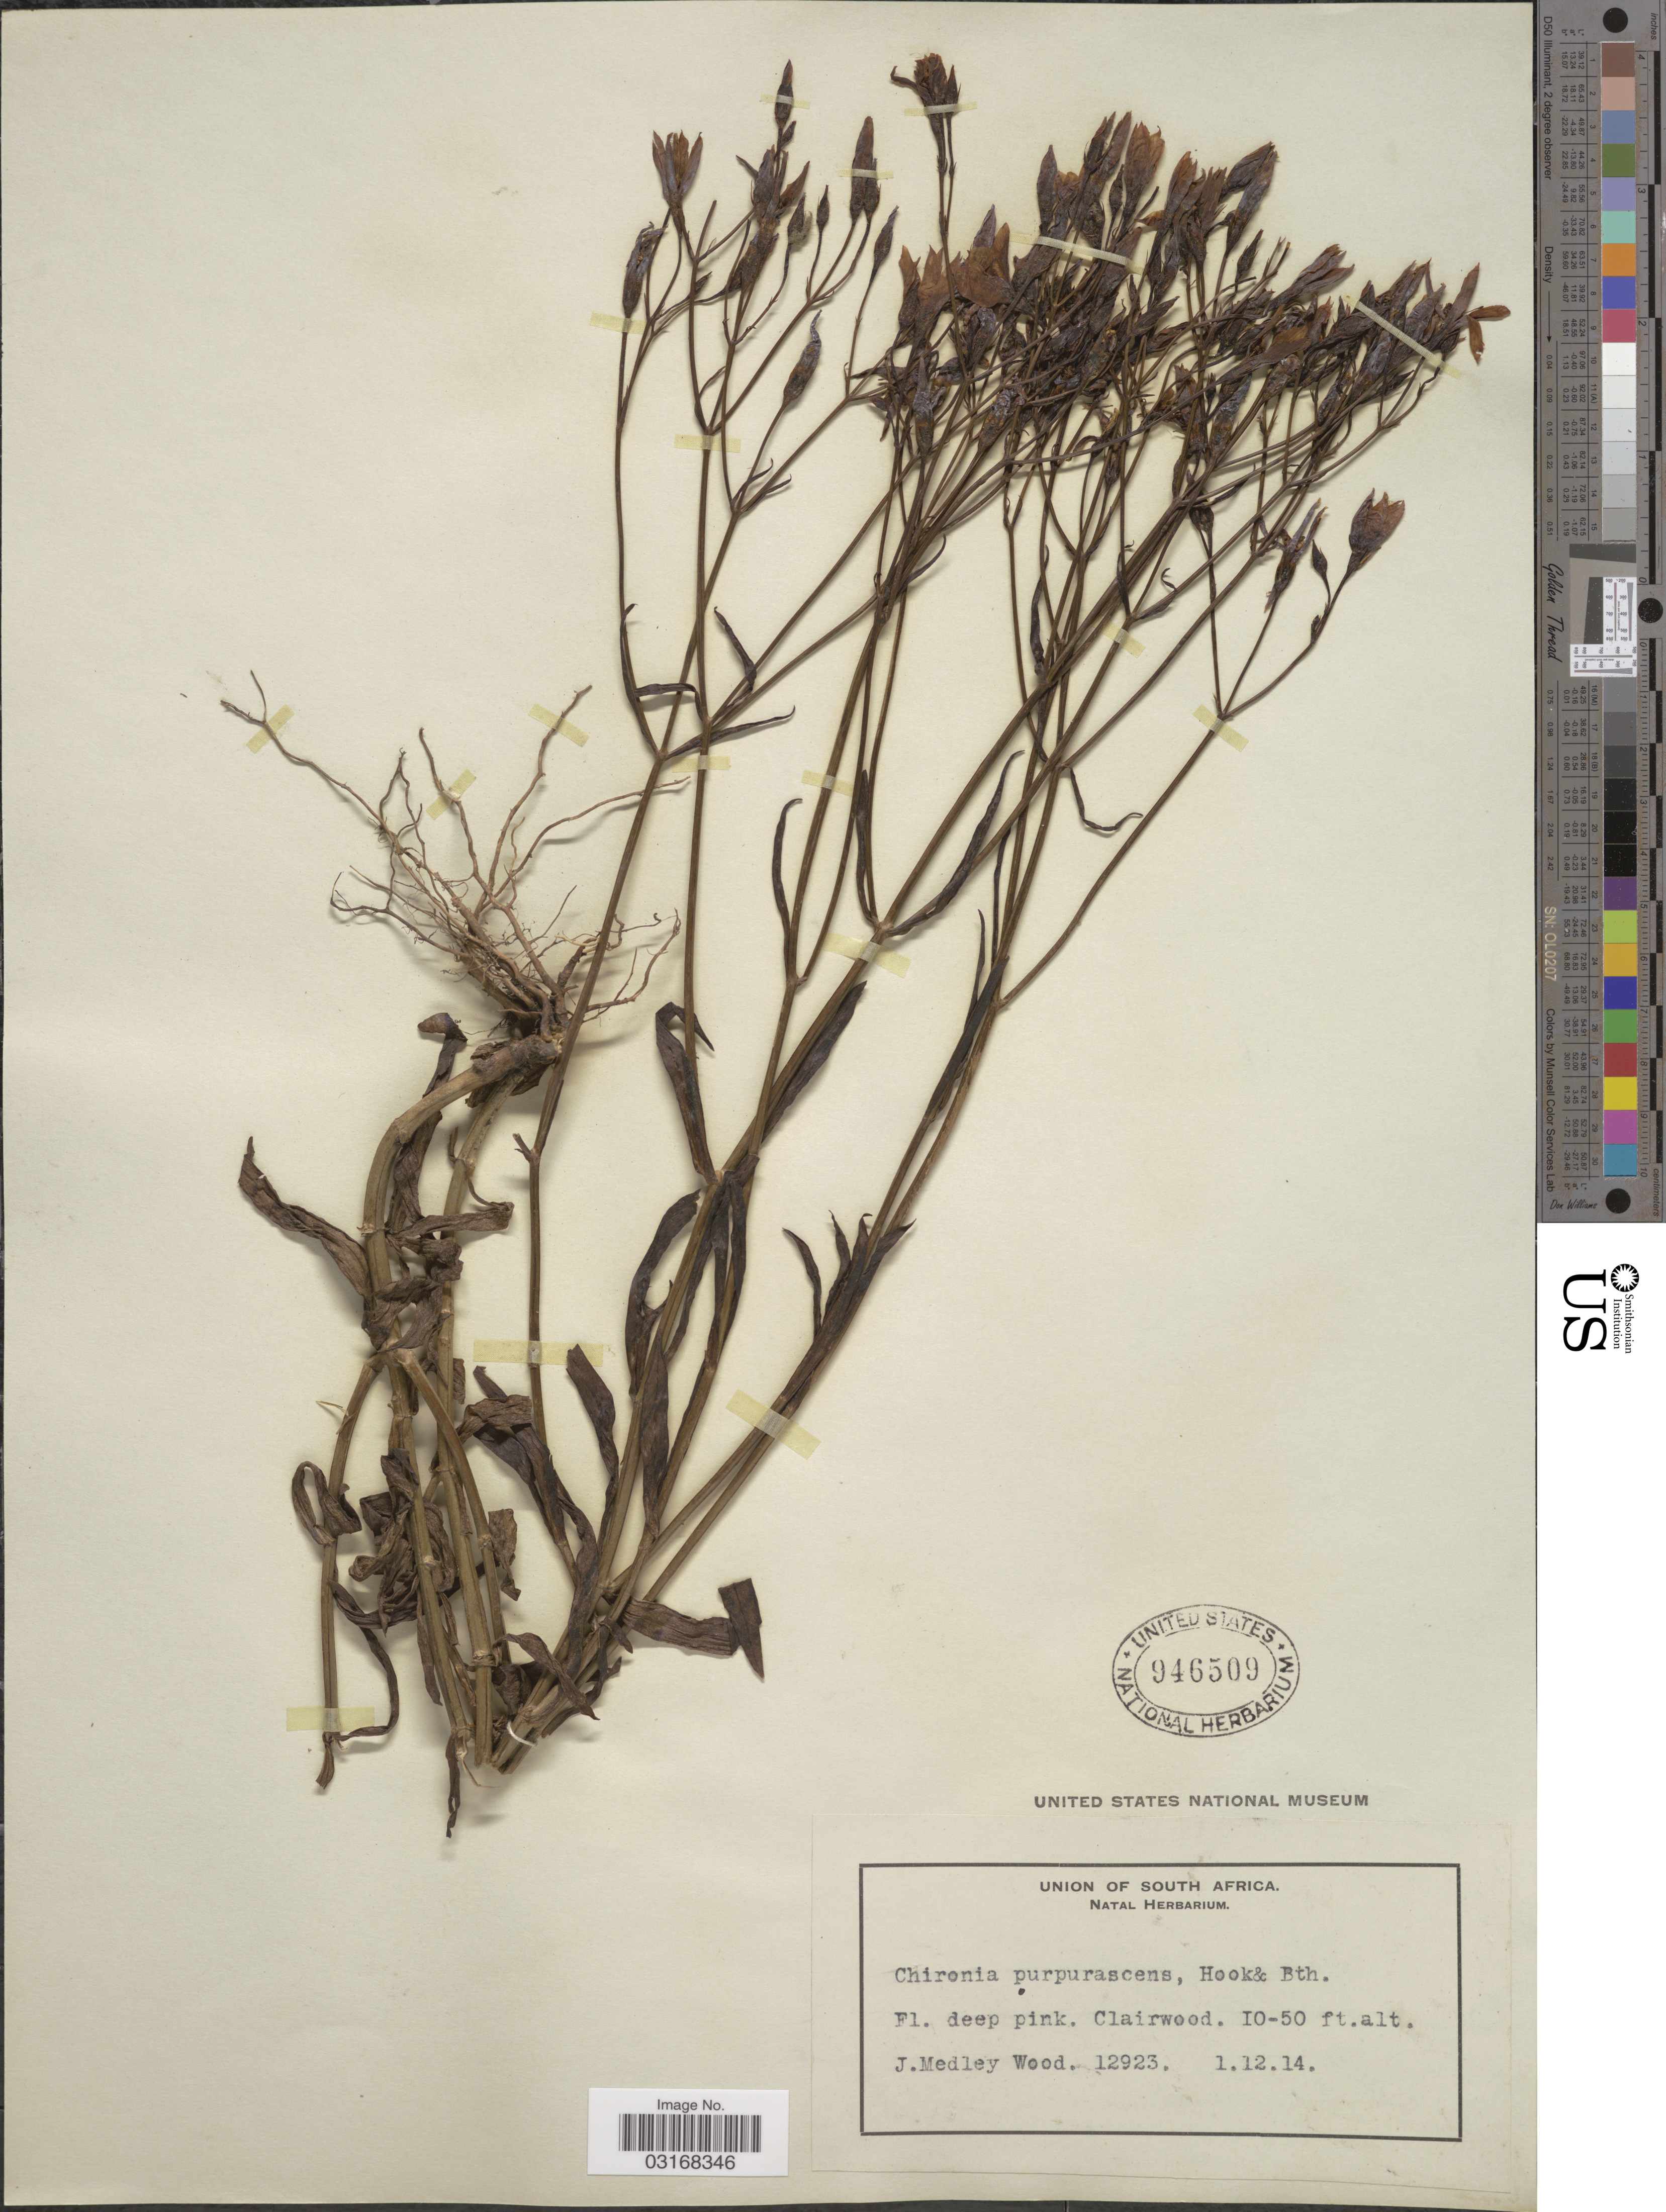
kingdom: Plantae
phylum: Tracheophyta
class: Magnoliopsida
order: Gentianales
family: Gentianaceae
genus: Chironia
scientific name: Chironia purpurascens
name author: Benth. & Hook. f.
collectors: J. M. Wood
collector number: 12923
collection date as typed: Transcribed d/m/y: 1/12/14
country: South Africa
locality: Union of South Africa. Clairwood.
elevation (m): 3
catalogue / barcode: US 946509